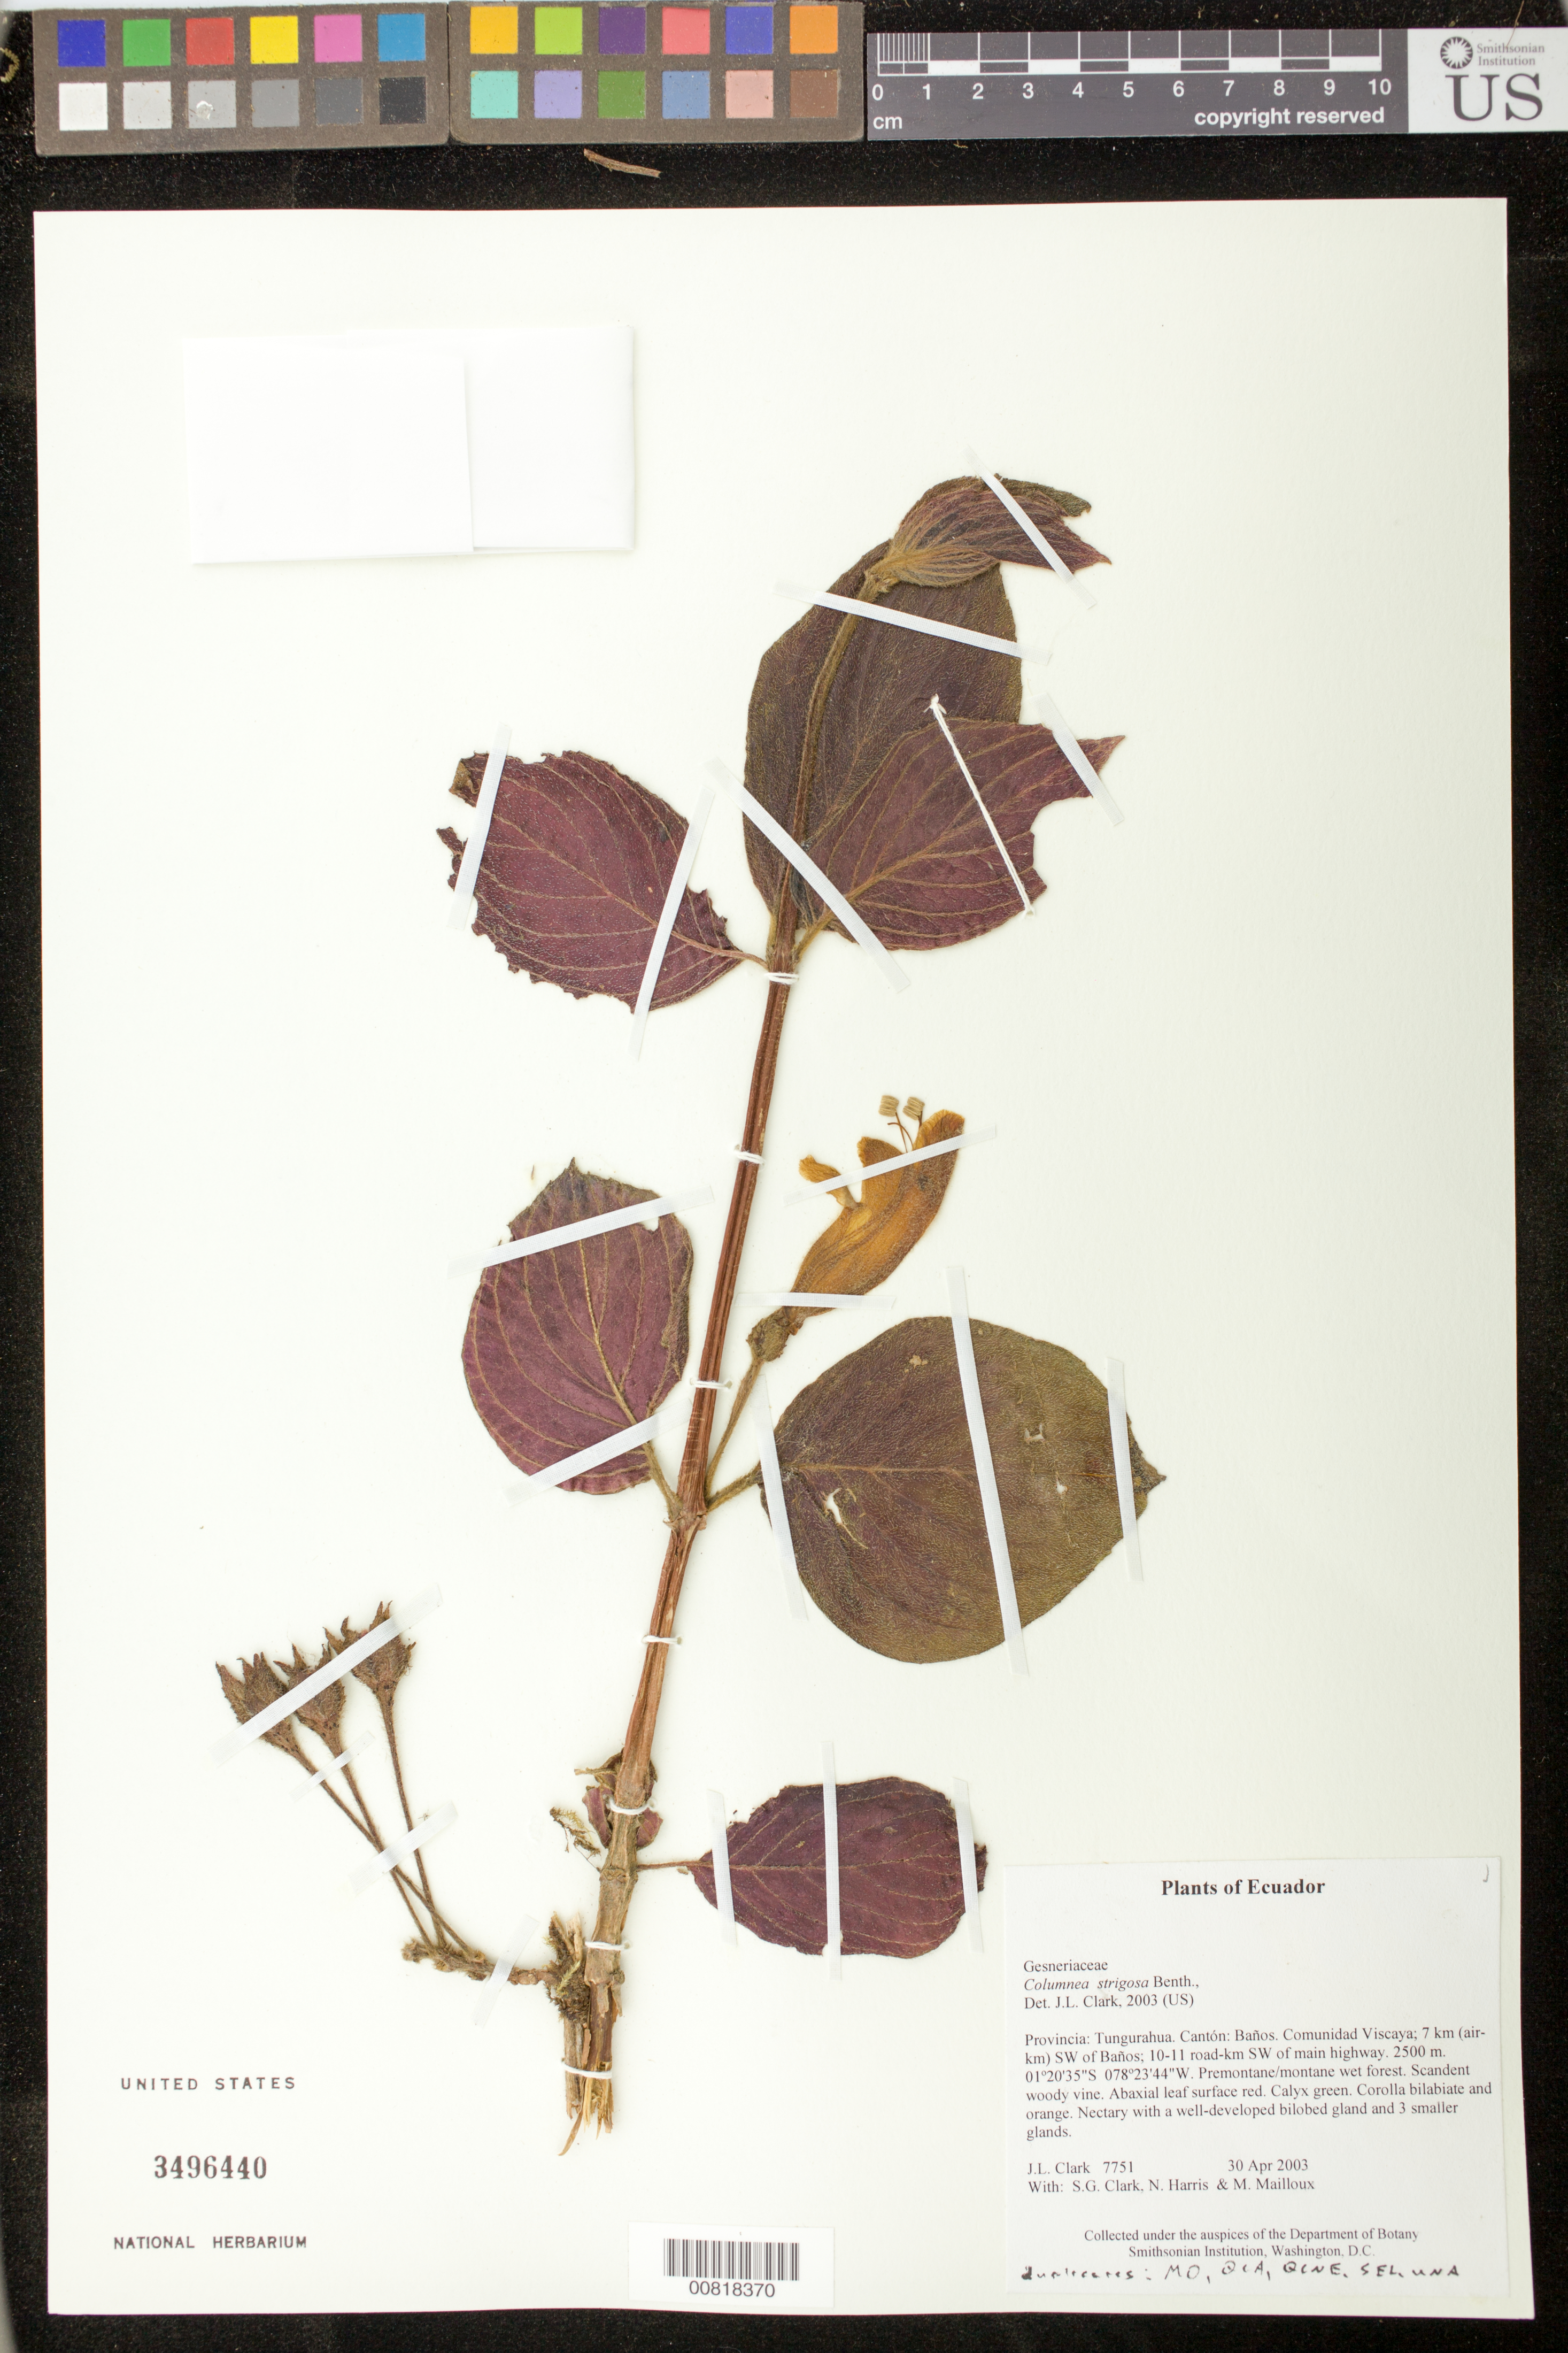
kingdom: Plantae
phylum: Tracheophyta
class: Magnoliopsida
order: Lamiales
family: Gesneriaceae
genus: Columnea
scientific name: Columnea strigosa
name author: Benth.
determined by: Clark, J. L., (SEL), The Marie Selby Botanical Garden (UNITED STATES)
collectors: J. L. Clark, S. G. Clark, N. Harris & M. Mailloux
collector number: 7751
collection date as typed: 30 Apr 2003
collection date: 2003-04-30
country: Ecuador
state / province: Tungurahua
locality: Baños. Comunidad Viscaya; 7 km (air-km) SW of Baños; 10-11 road-km SW of main highway.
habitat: Premontane/montane wet forest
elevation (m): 2500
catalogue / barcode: US 3496440